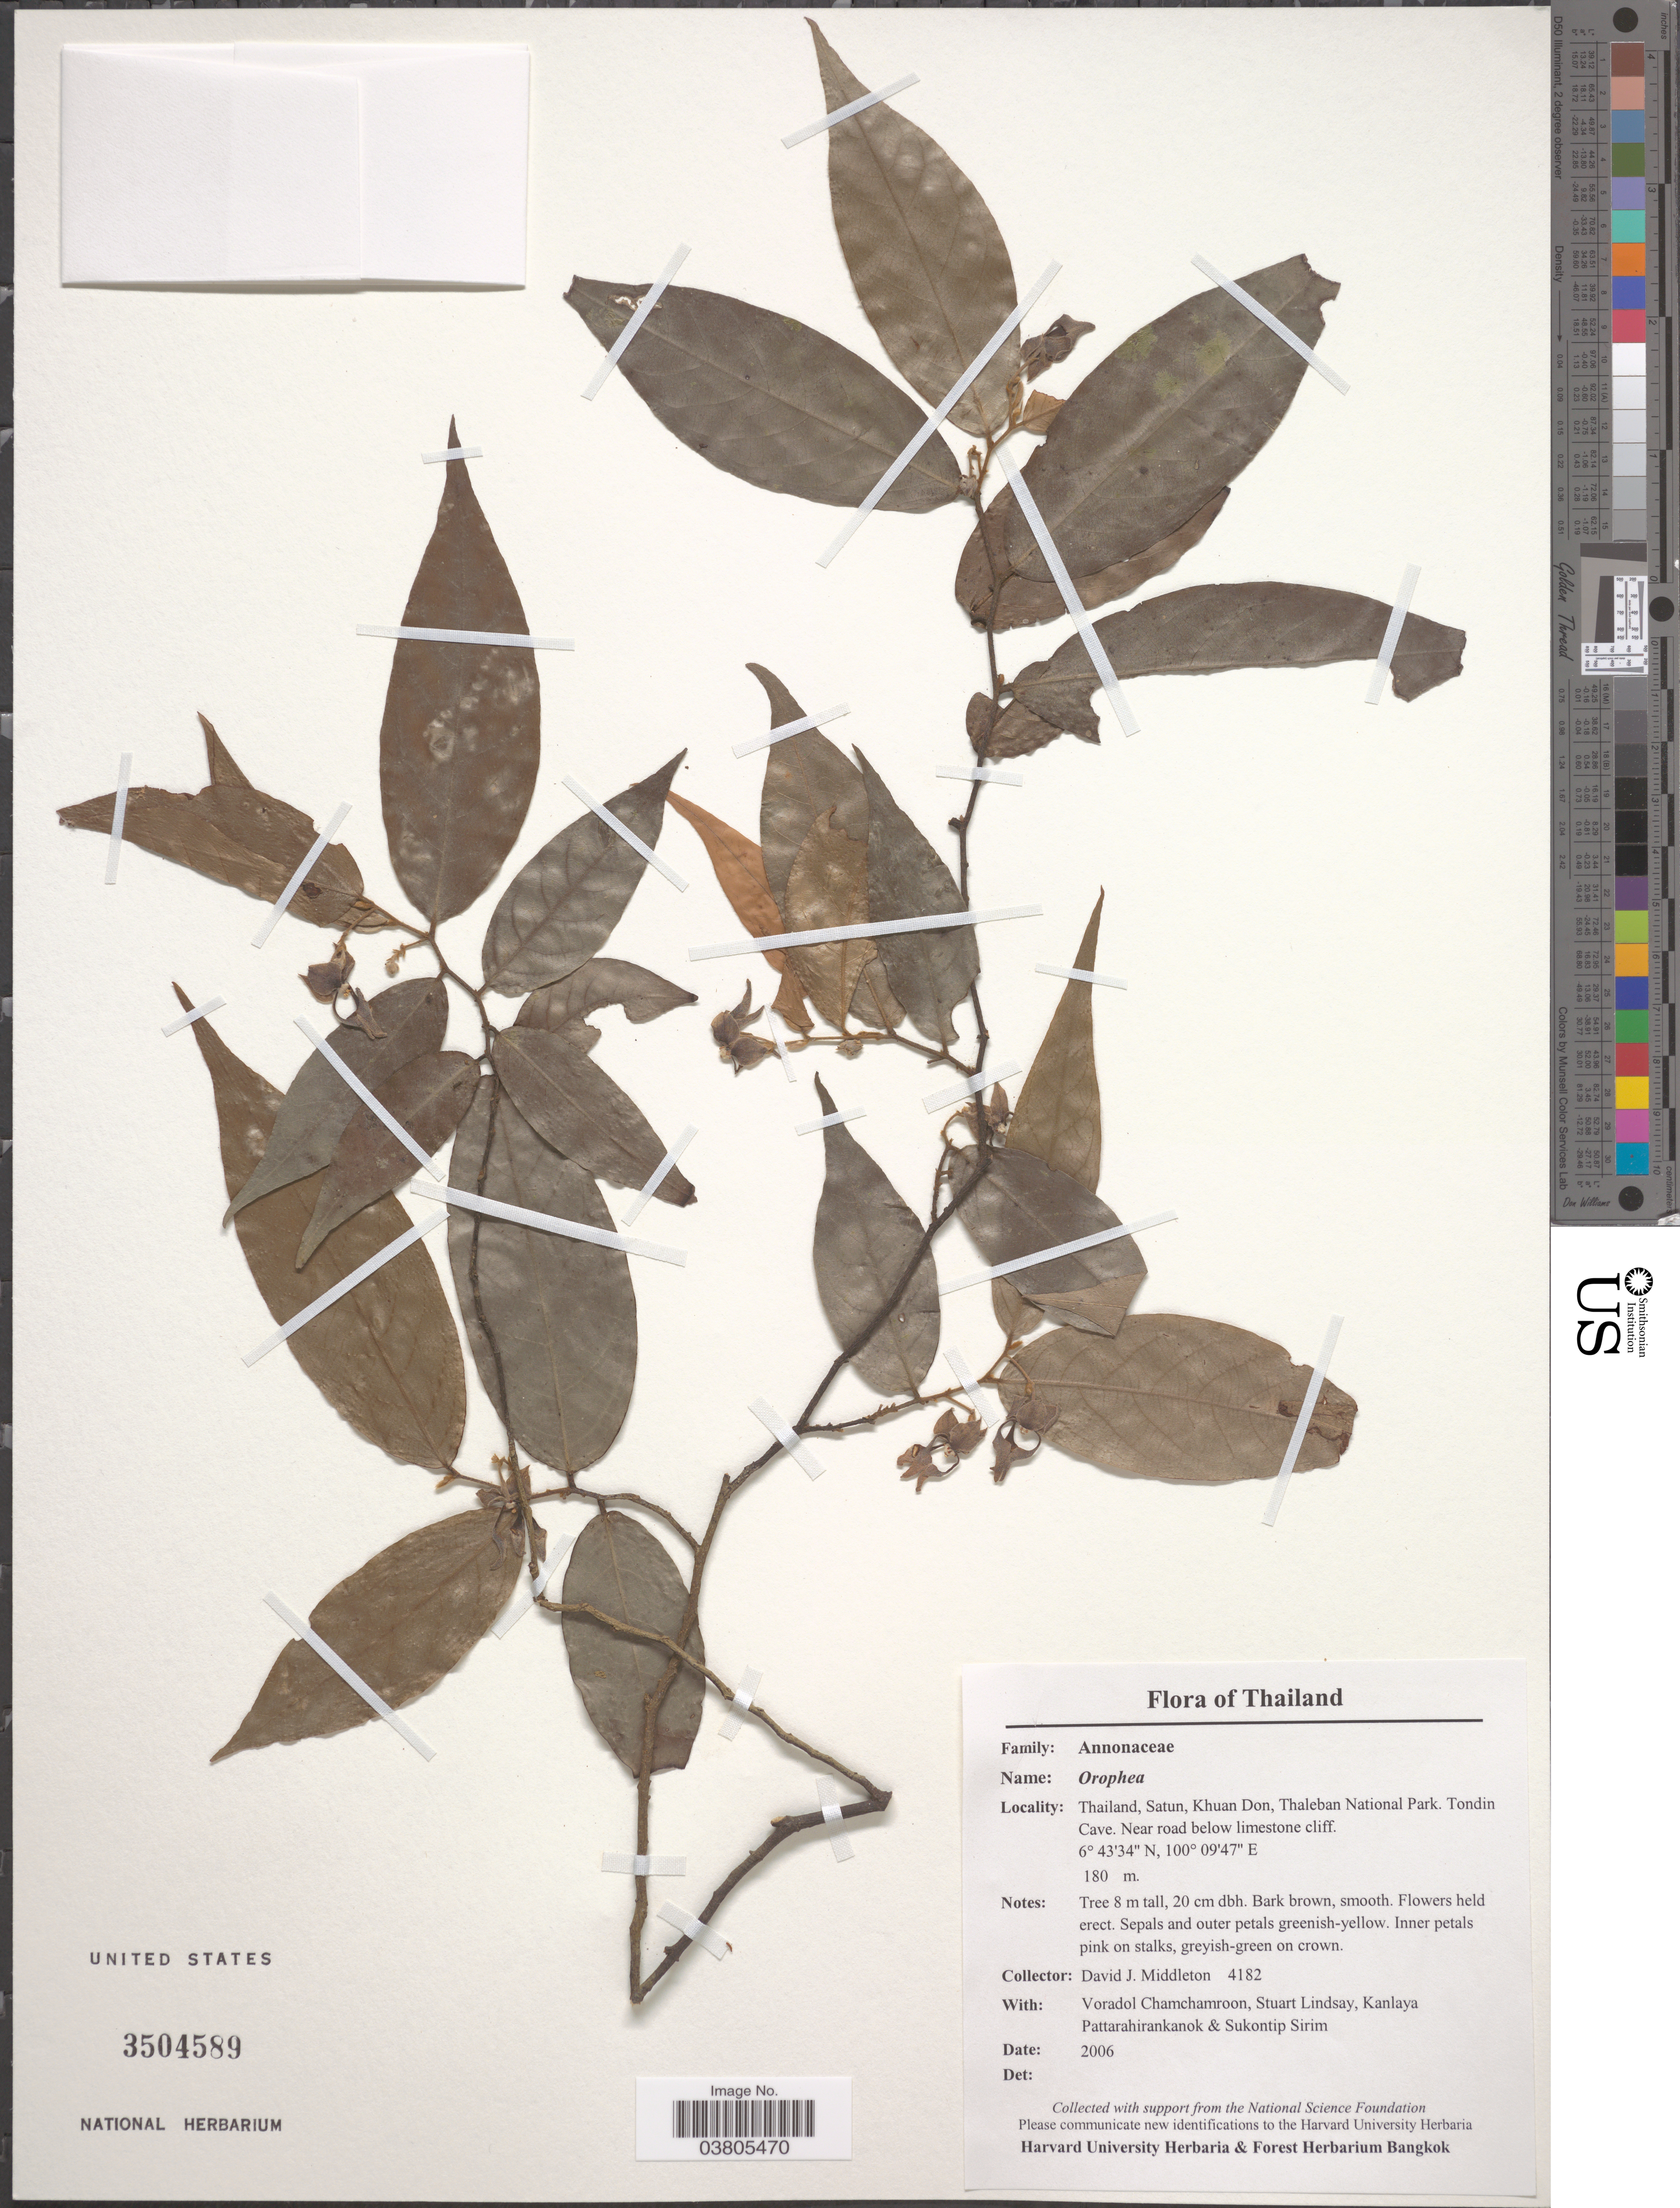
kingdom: Plantae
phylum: Tracheophyta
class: Magnoliopsida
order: Magnoliales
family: Annonaceae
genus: Orophea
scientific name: Orophea sp.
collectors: D. J. Middleton, V. Chamchamroon, S. Lindsay, K. Pattarahirankanok & S. Sirim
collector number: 4182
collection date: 2006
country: Thailand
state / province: Satun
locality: Khuan Don, Thaleban National Park. Tondin Cave. Near road below limestone cliff.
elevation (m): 180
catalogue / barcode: US 3504589